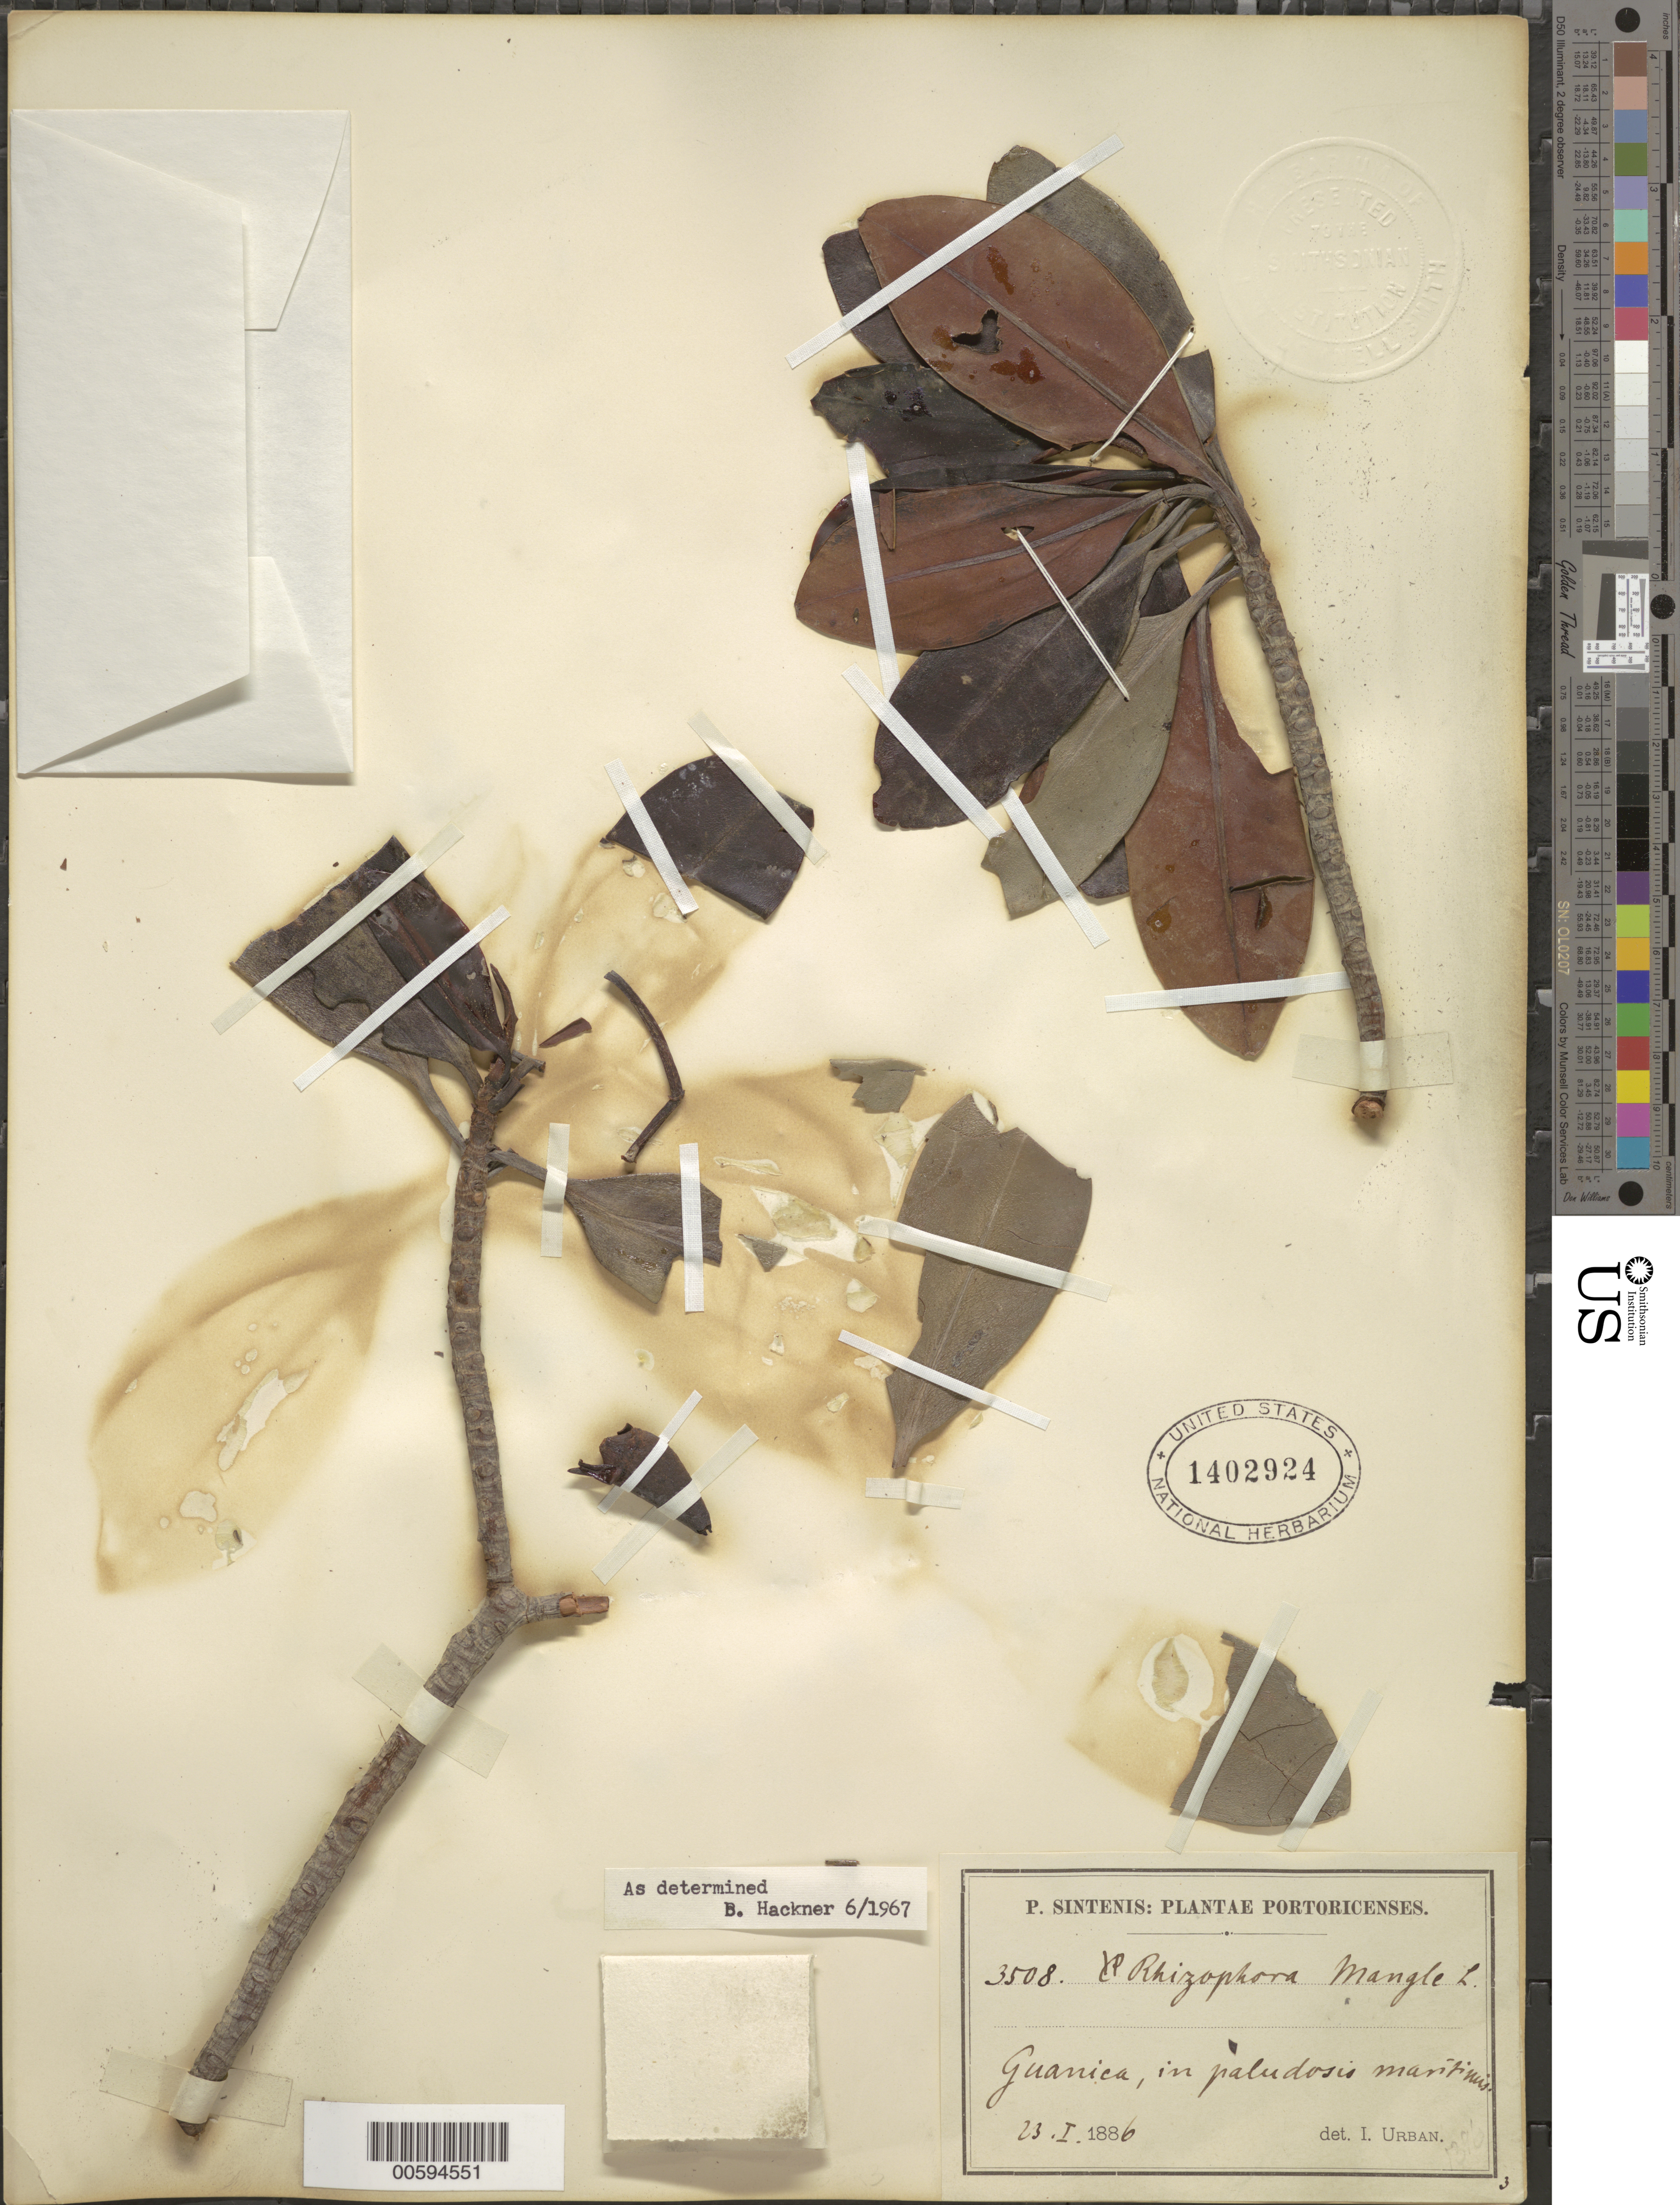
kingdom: Plantae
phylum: Tracheophyta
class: Magnoliopsida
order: Malpighiales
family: Rhizophoraceae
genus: Rhizophora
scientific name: Rhizophora mangle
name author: L.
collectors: P. Sintenis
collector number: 3508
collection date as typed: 23 Jan 1886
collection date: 1886-01-23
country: Puerto Rico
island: Greater Antilles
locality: Guanica, in paludosis maritimis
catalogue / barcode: US 1402924